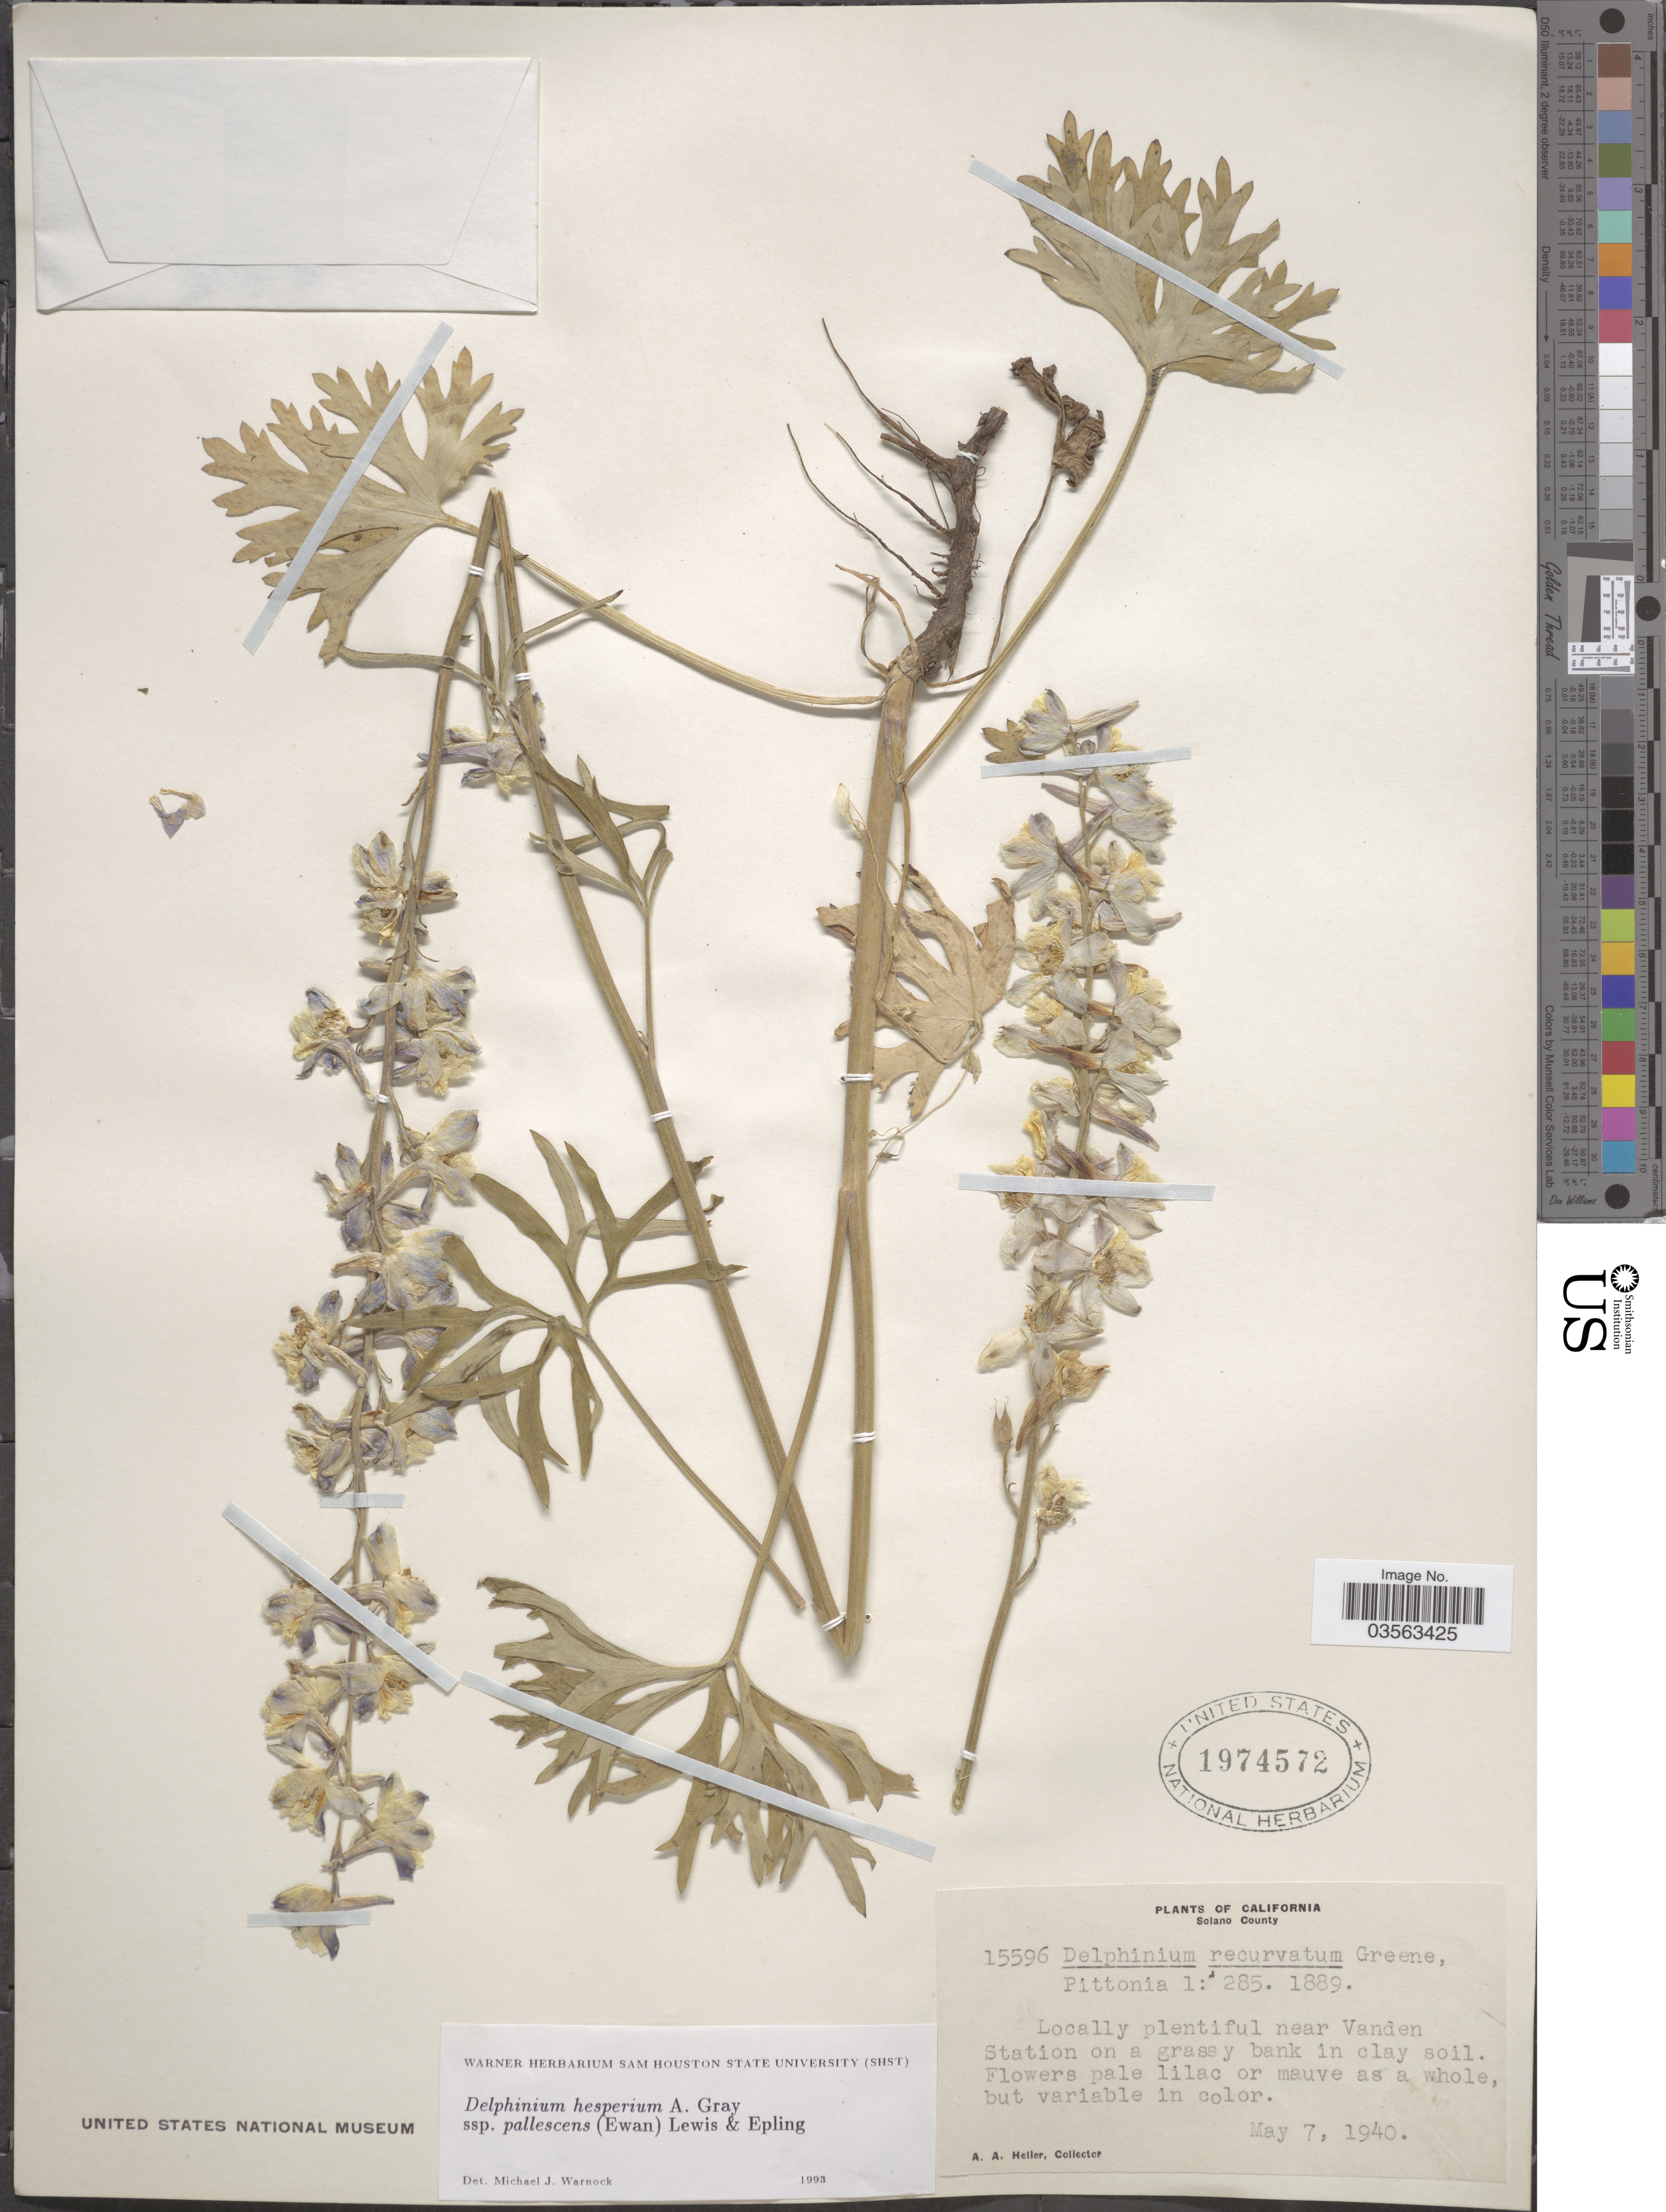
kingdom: Plantae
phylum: Tracheophyta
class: Magnoliopsida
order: Ranunculales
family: Ranunculaceae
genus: Delphinium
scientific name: Delphinium hesperium subsp. pallescens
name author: (Ewan) F. H. Lewis & Epling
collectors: A. A. Heller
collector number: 15596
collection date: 1940-05-07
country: United States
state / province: California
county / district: Solano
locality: Solano County. Locally plentiful near Vanden Station on a grassy bank in caly soil.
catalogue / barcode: US 1974572